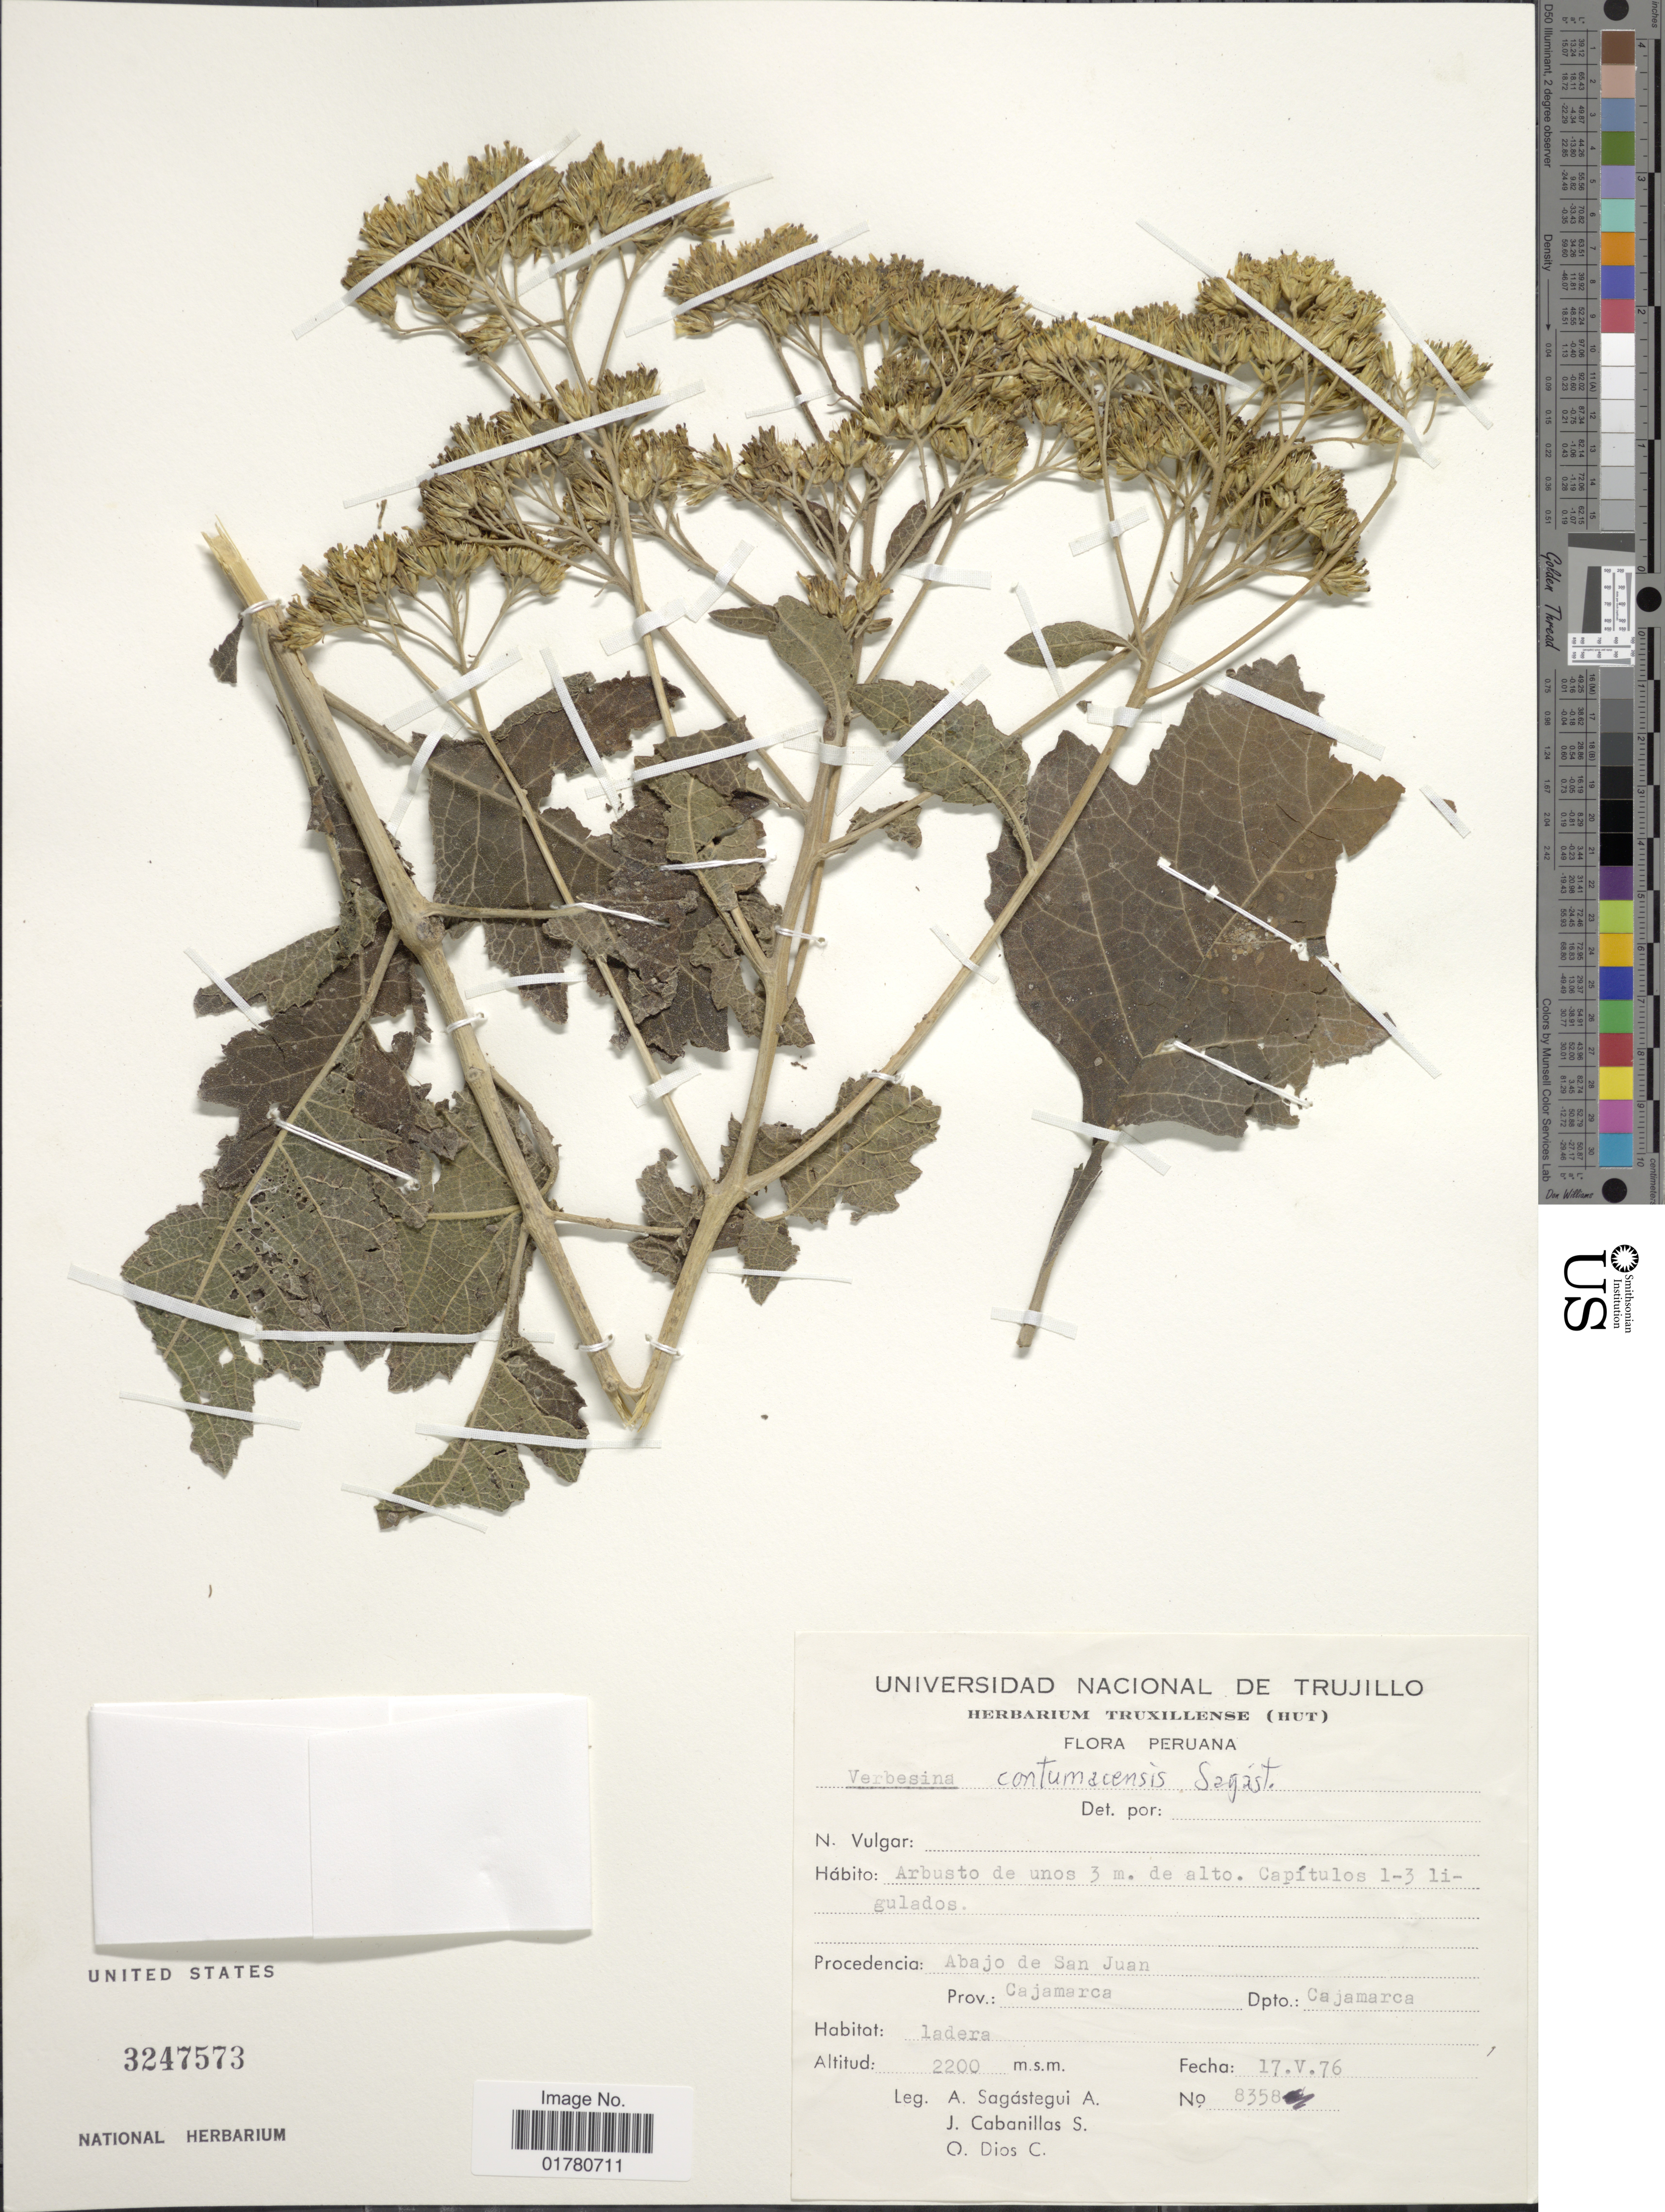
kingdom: Plantae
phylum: Tracheophyta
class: Magnoliopsida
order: Asterales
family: Asteraceae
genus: Verbesina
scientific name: Verbesina contumacensis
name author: Sagást.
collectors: A. Sagástegui A., J. Cabanillas S. & O. Dios C.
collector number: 8358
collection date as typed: Transcribed d/m/y: 17/5/76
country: Peru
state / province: Cajamarca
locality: Abajo de San Juan, Spto Cajamarca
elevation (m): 2200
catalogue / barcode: US 3247573